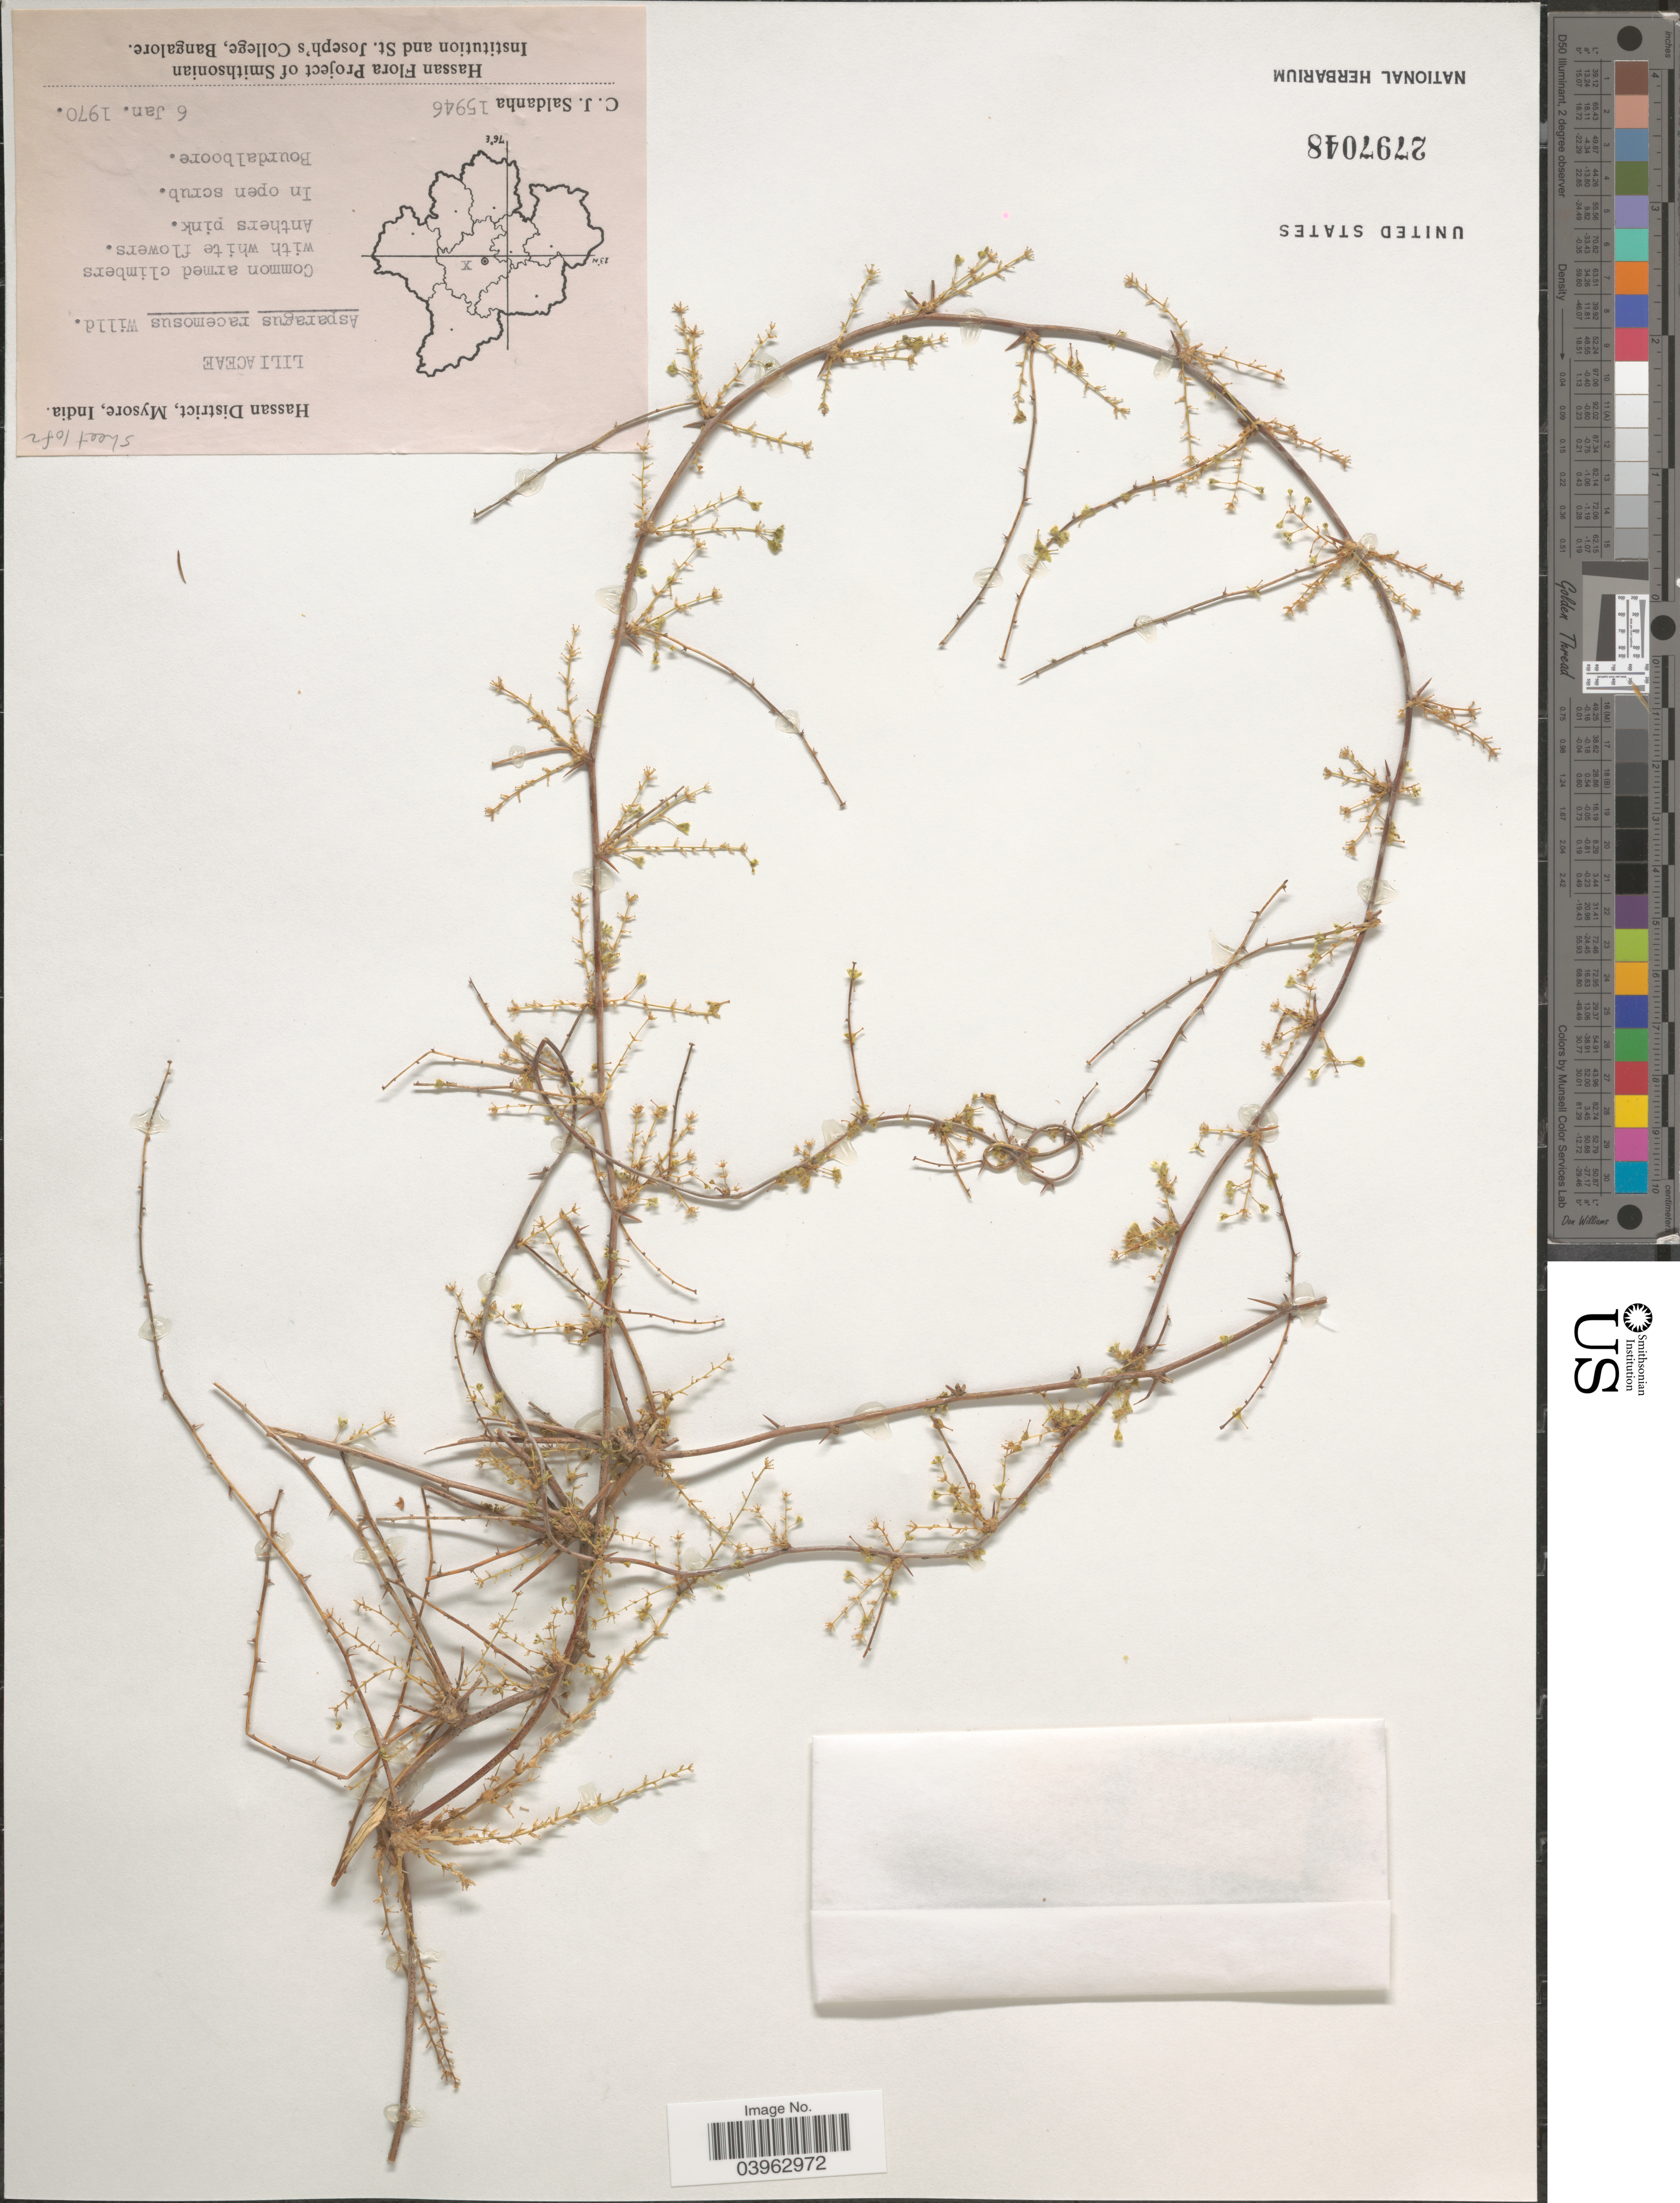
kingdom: Plantae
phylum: Tracheophyta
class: Liliopsida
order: Asparagales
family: Asparagaceae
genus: Asparagus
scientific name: Asparagus racemosus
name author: Willd.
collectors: C. J. Saldanha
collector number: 15946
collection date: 1970-01-06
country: India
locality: Hassan District, Mysore. Bourdalboore.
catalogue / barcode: US 2797048